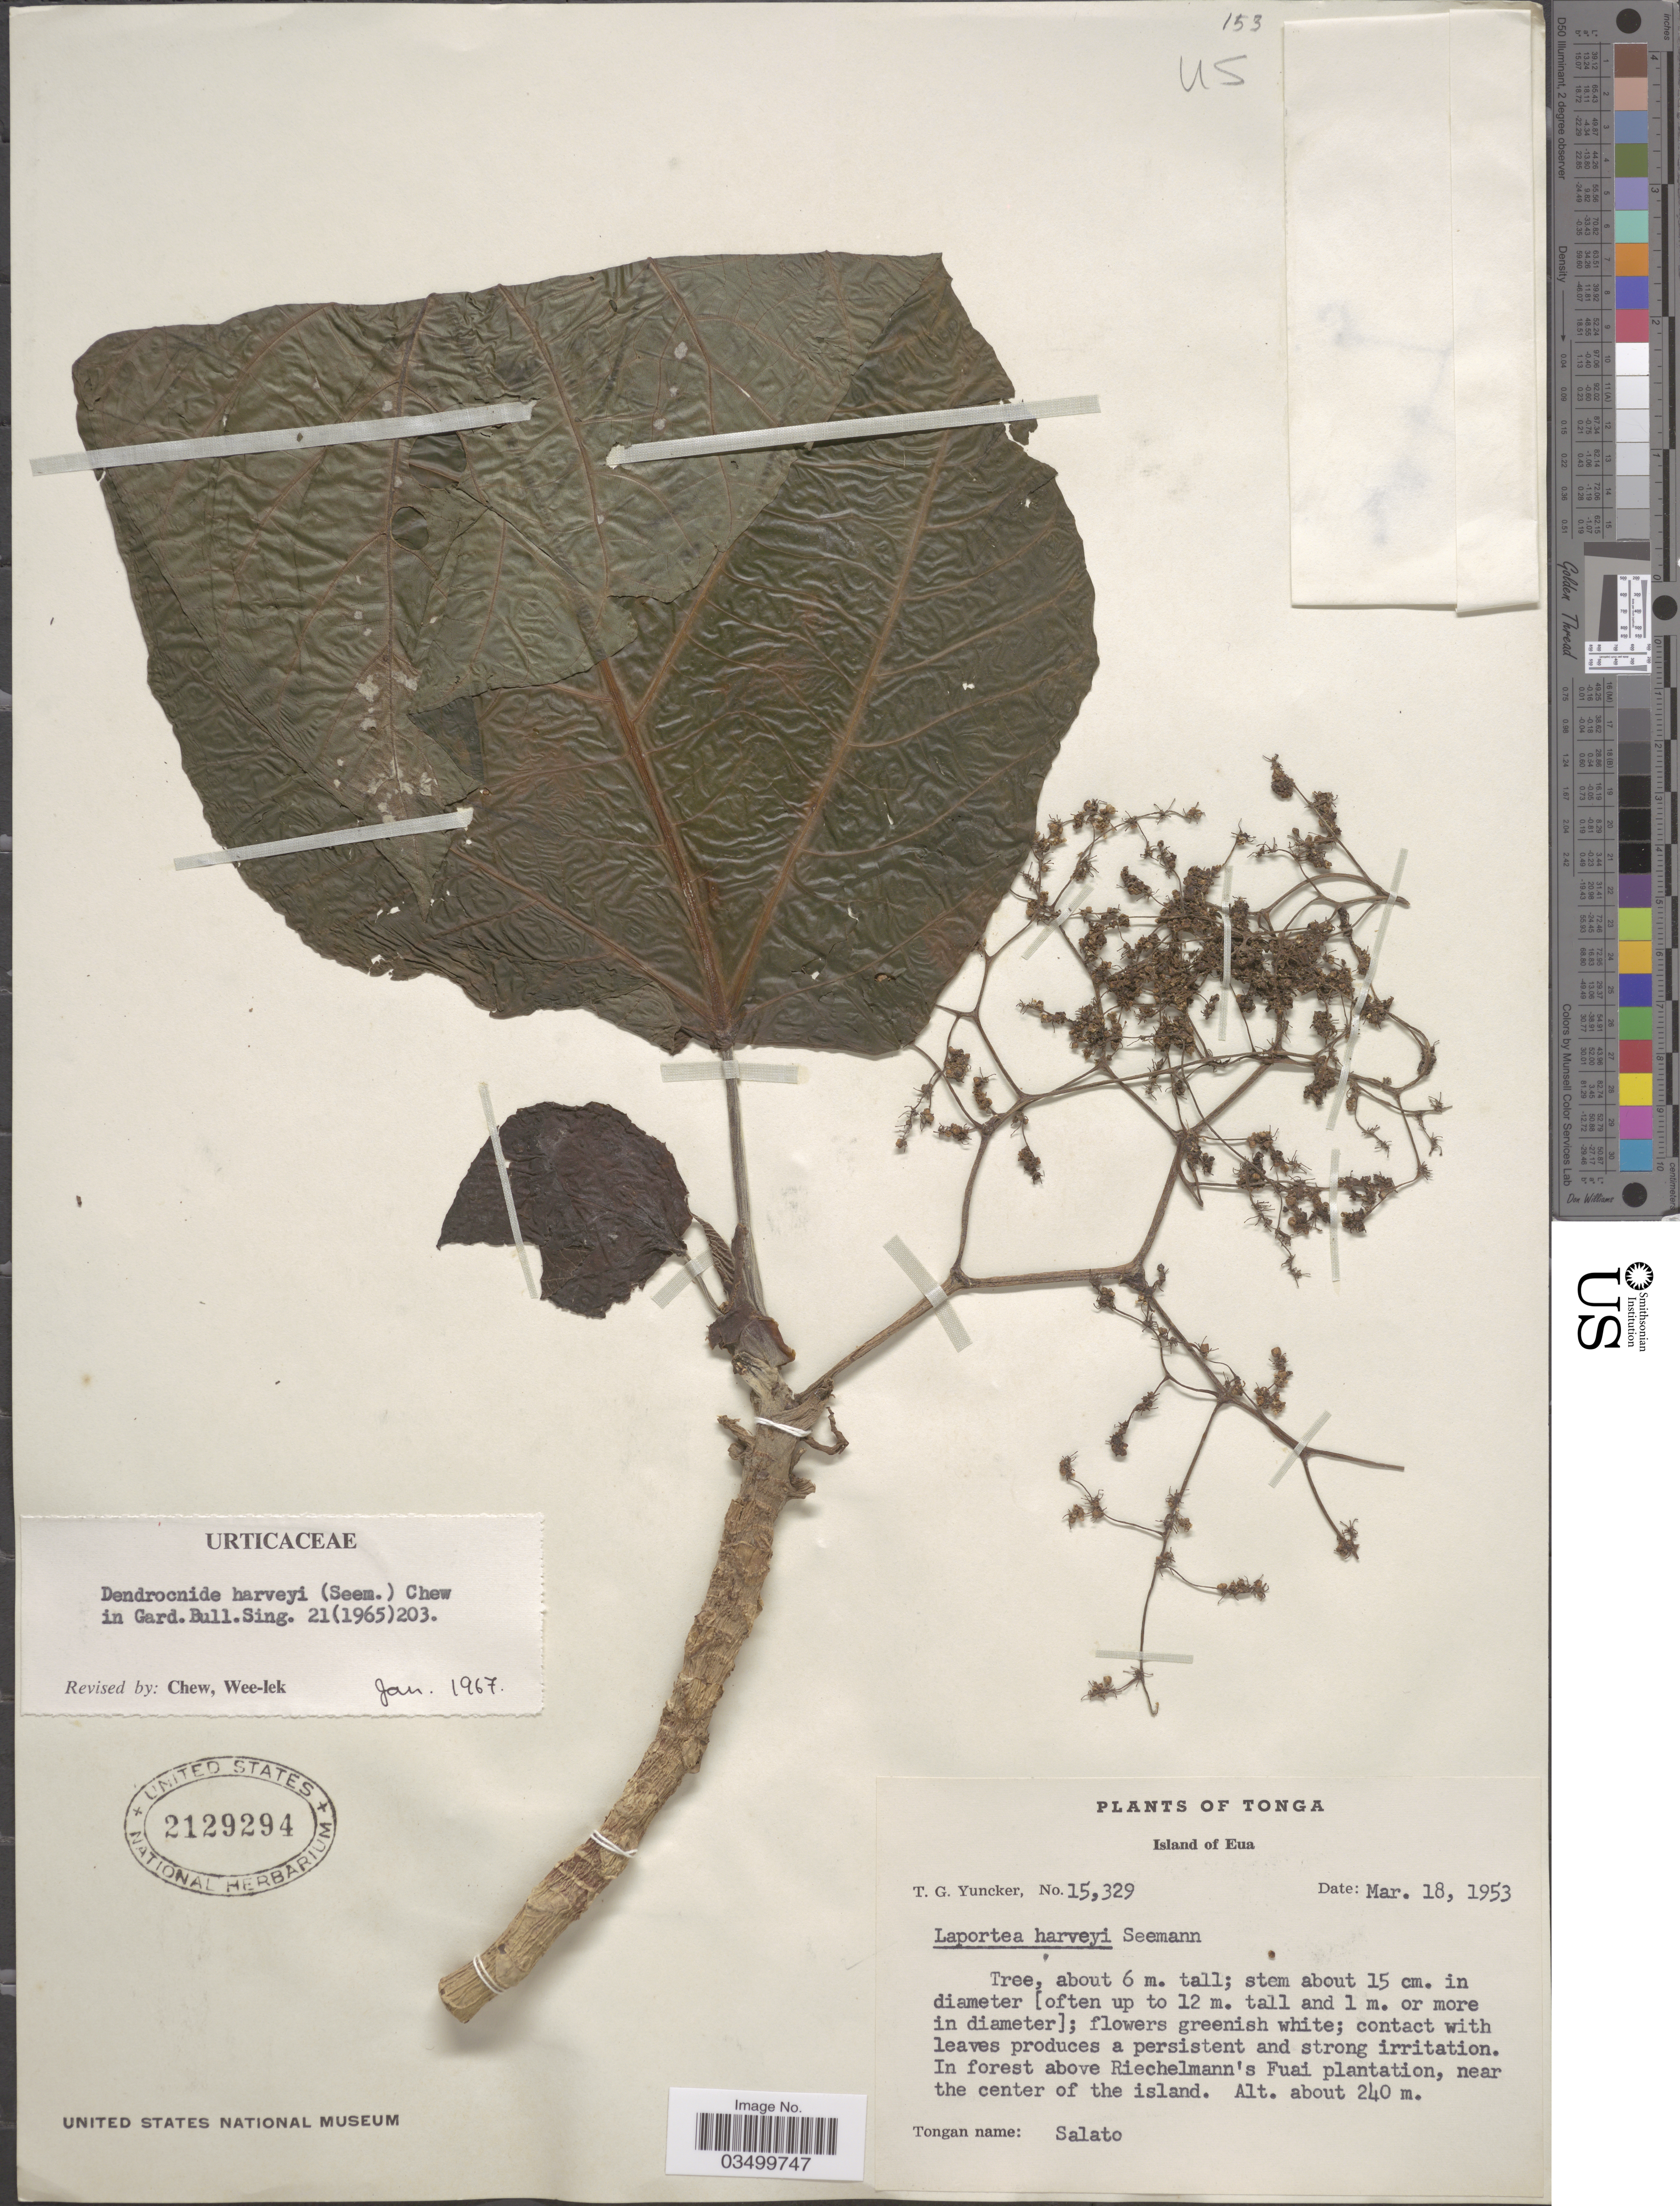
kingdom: Plantae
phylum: Tracheophyta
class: Magnoliopsida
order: Rosales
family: Urticaceae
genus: Dendrocnide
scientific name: Dendrocnide harveyi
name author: (Seem.) Chew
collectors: T. G. Yuncker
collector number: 15329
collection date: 1953-03-18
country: Tonga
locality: Island of Eua. In forest above Riechelmann's Fuai plantation, near the center of the island.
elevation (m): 240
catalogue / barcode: US 2129294